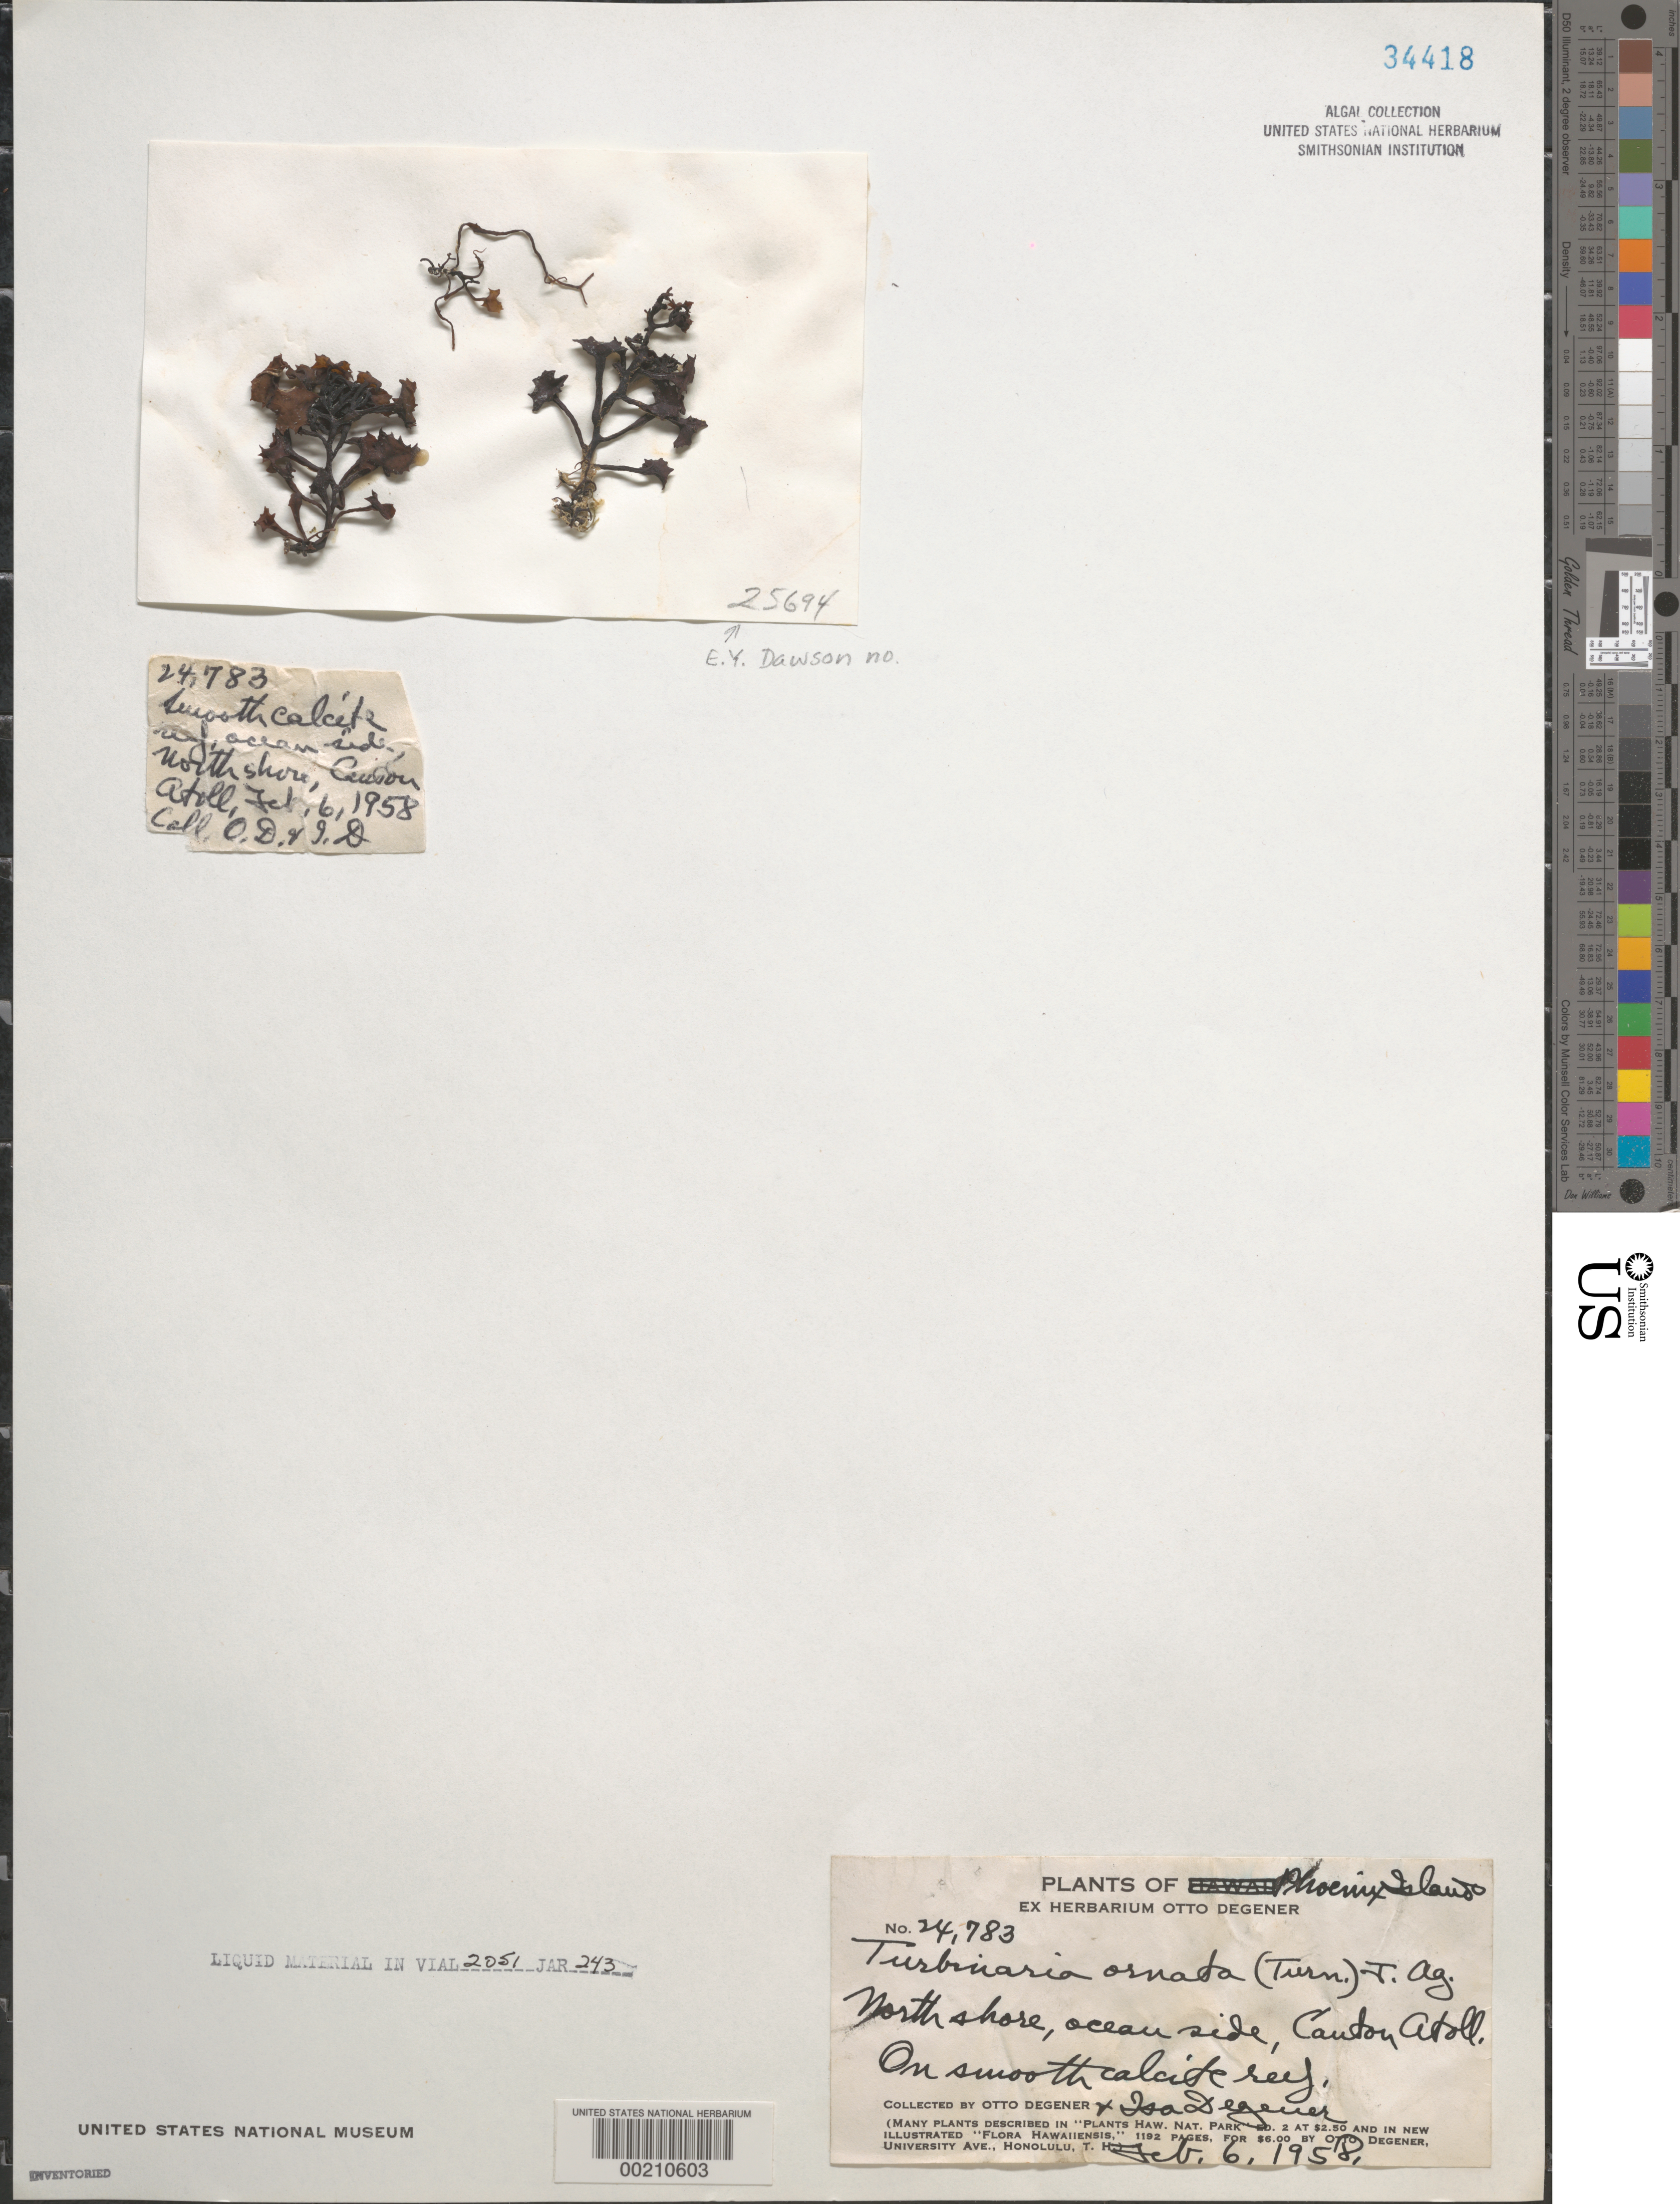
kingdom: Chromista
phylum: Ochrophyta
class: Phaeophyceae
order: Fucales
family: Sargassaceae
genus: Turbinaria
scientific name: Turbinaria ornata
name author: (Turner) J. Agardh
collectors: O. Degener & I. Degener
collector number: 24783 & EYD 25694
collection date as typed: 06 Feb 1958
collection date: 1958-02-06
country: Kiribati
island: Kanton [Canton] Atoll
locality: Ocean side of north shore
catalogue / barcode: US 34418